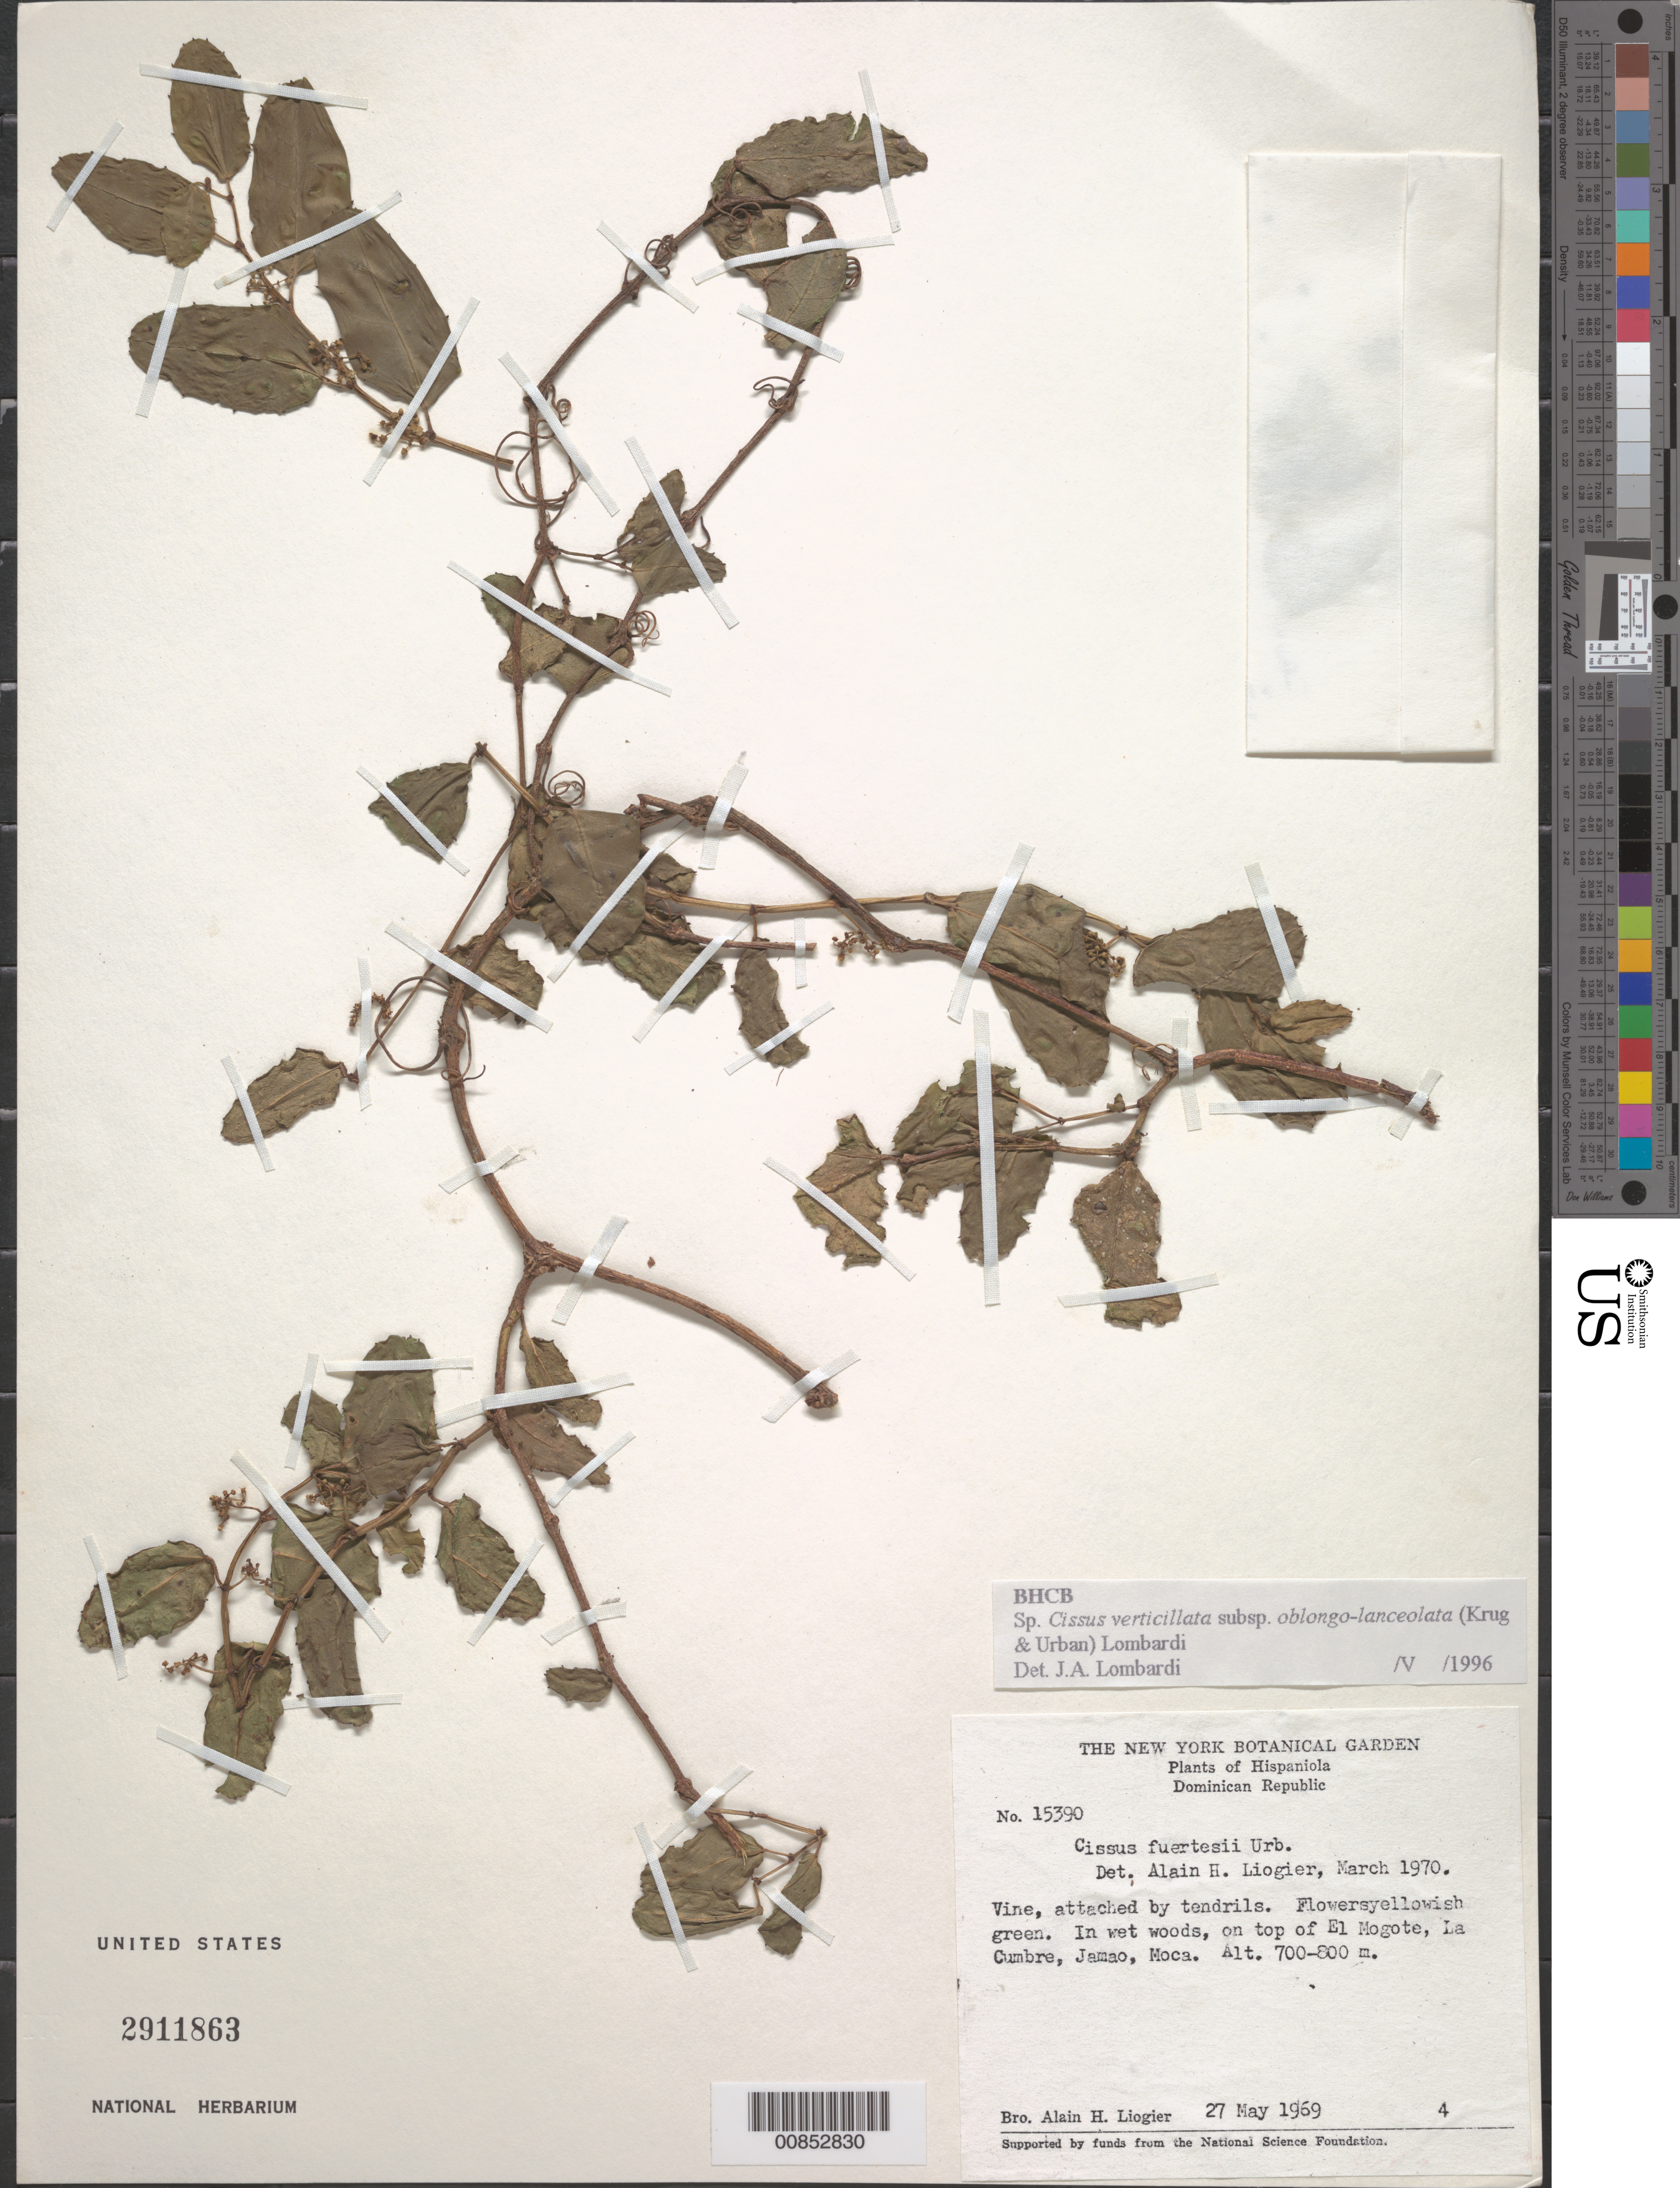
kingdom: Plantae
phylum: Tracheophyta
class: Magnoliopsida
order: Vitales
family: Vitaceae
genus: Cissus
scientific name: Cissus verticillata subsp. oblongolanceolata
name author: (Krug & Urb.) Lombardi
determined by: Lombardi, Julio A.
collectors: A. H. Liogier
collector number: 15390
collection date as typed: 27 May 1969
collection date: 1969-05-27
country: Dominican Republic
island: Hispaniola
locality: On top of El Mogote, La Cumbre, Jamao, Moca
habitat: In wet woods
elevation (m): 700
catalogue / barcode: US 2911863